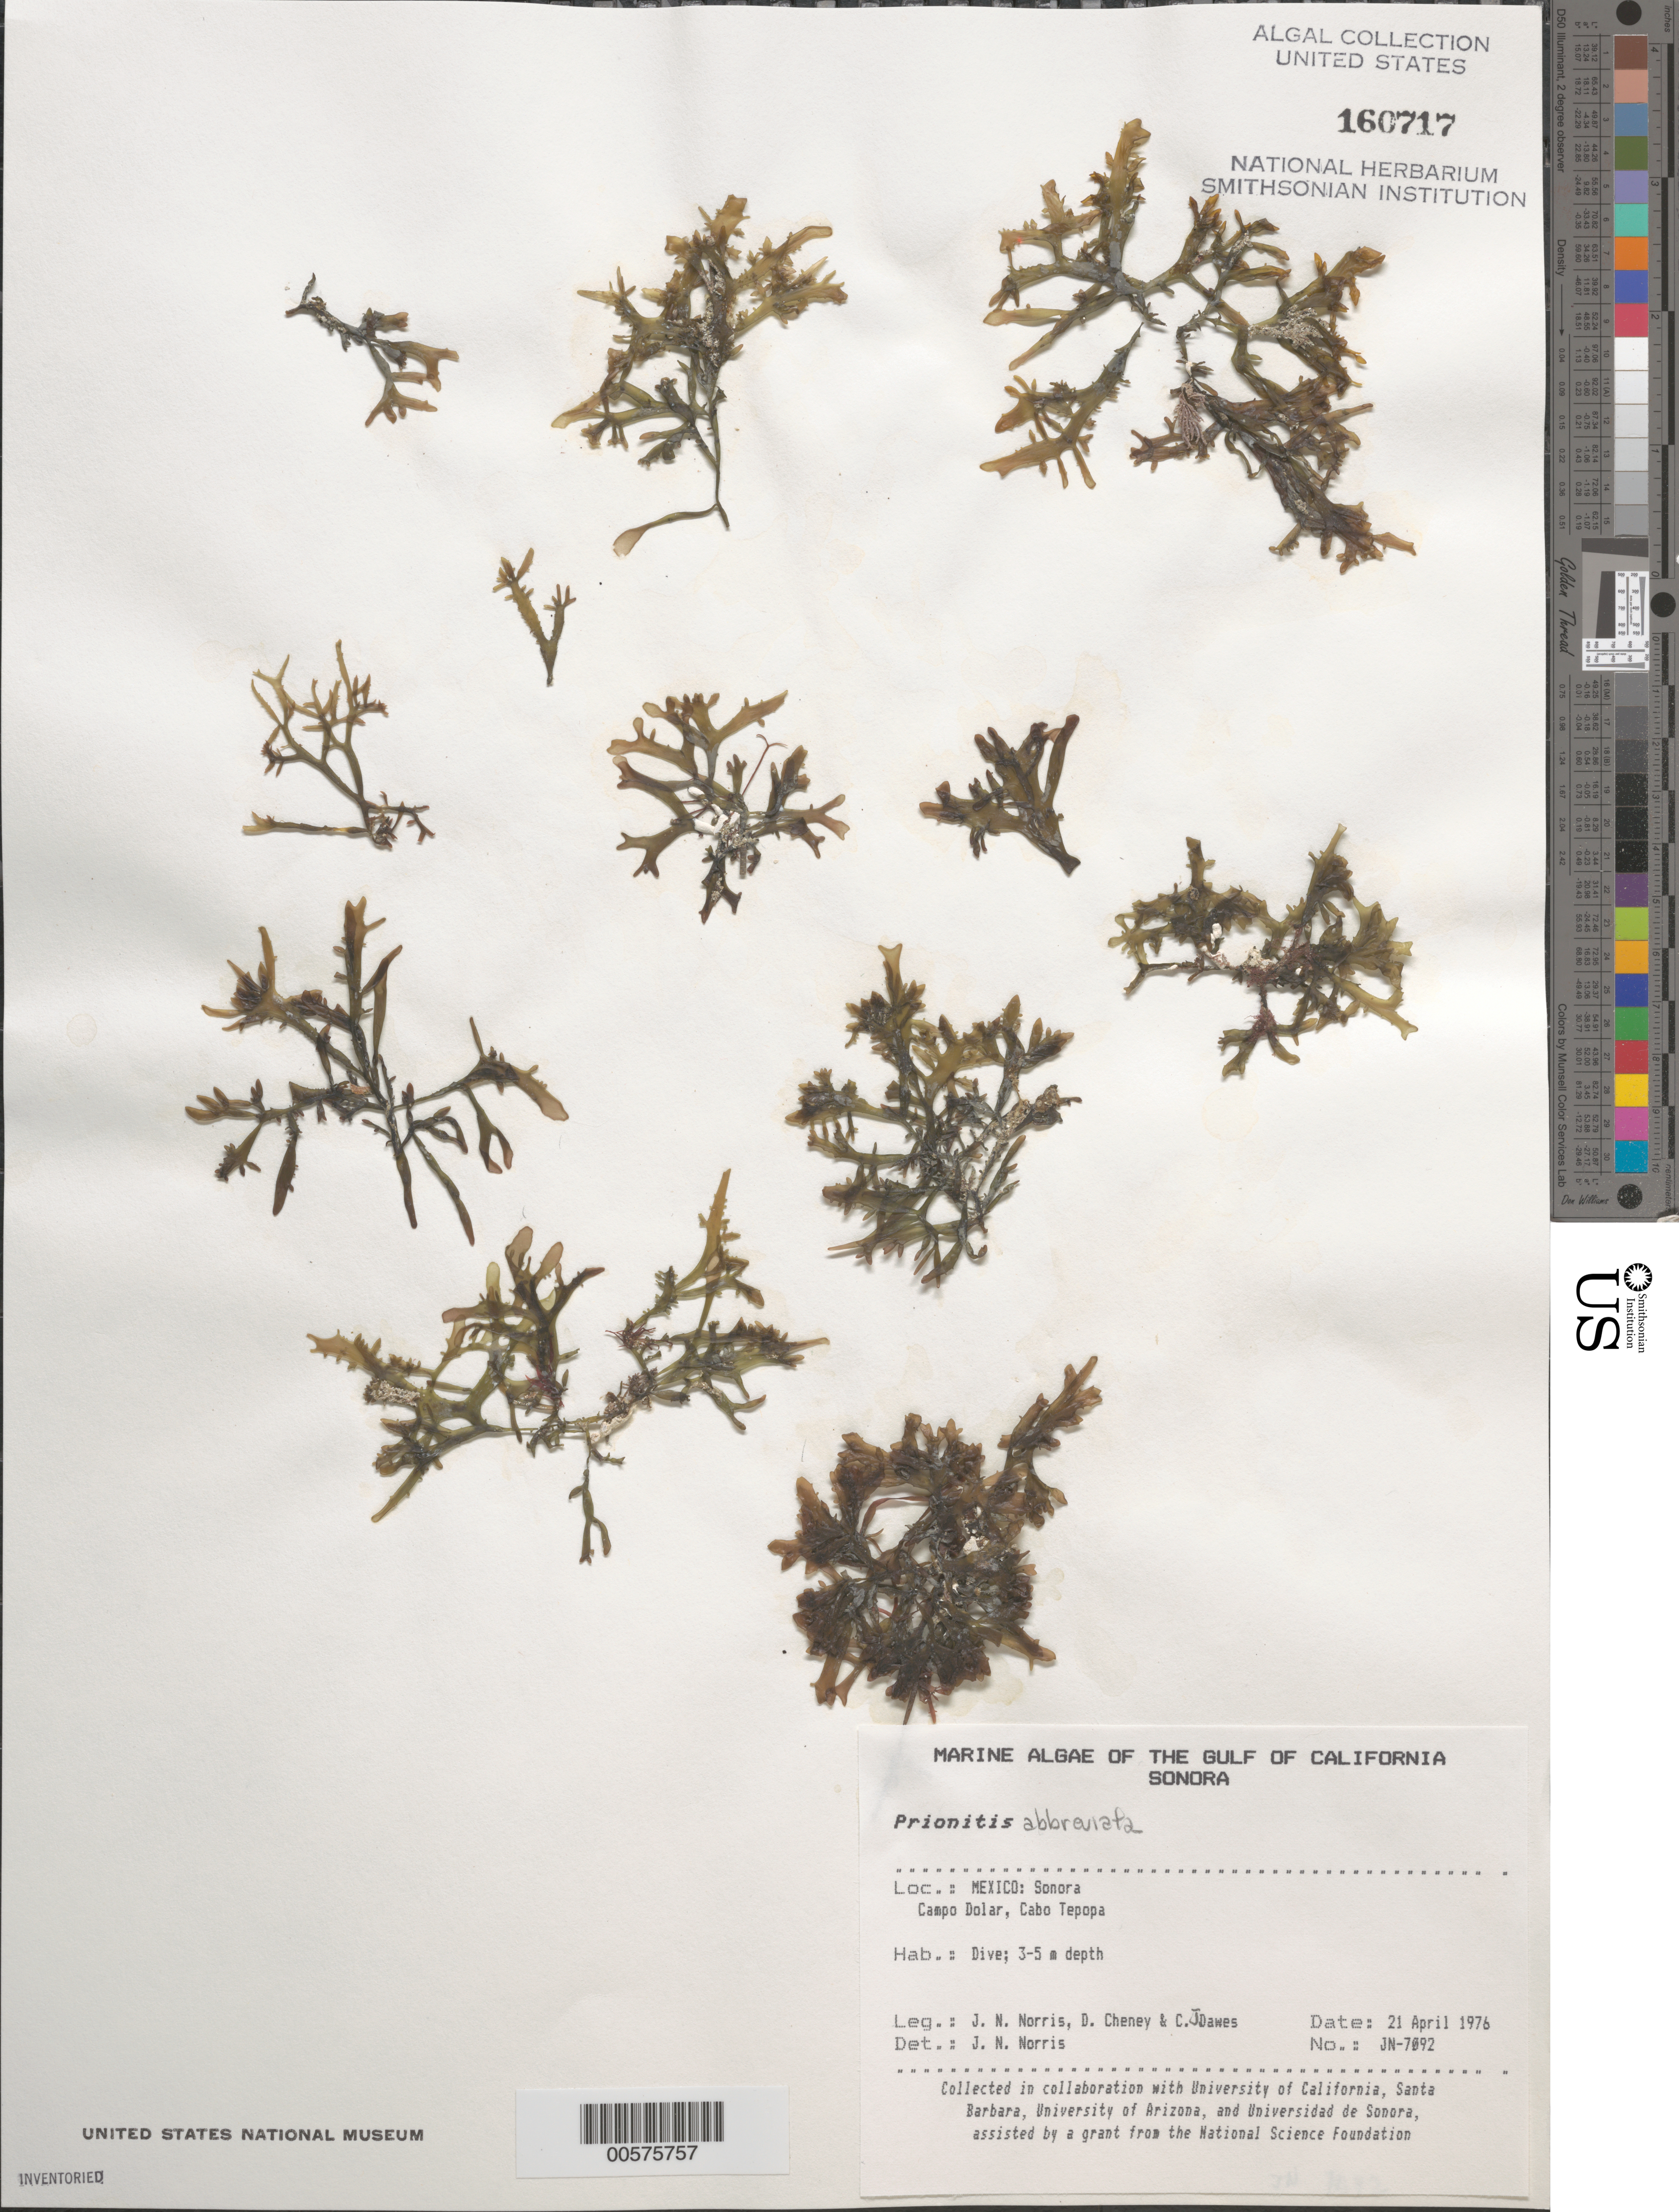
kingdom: Plantae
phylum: Rhodophyta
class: Florideophyceae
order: Cryptonemiales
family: Cryptonemiaceae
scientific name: Prionitis abbreviata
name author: Setchell & N.L. Gardner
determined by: Norris, James N.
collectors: J. N. Norris, D. Cheney & C. Dawes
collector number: JN-7092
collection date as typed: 21 Apr 1976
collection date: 1976-04-21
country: Mexico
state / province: Sonora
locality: Campo Dolar, Cabo Tepopa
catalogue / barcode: US 160717